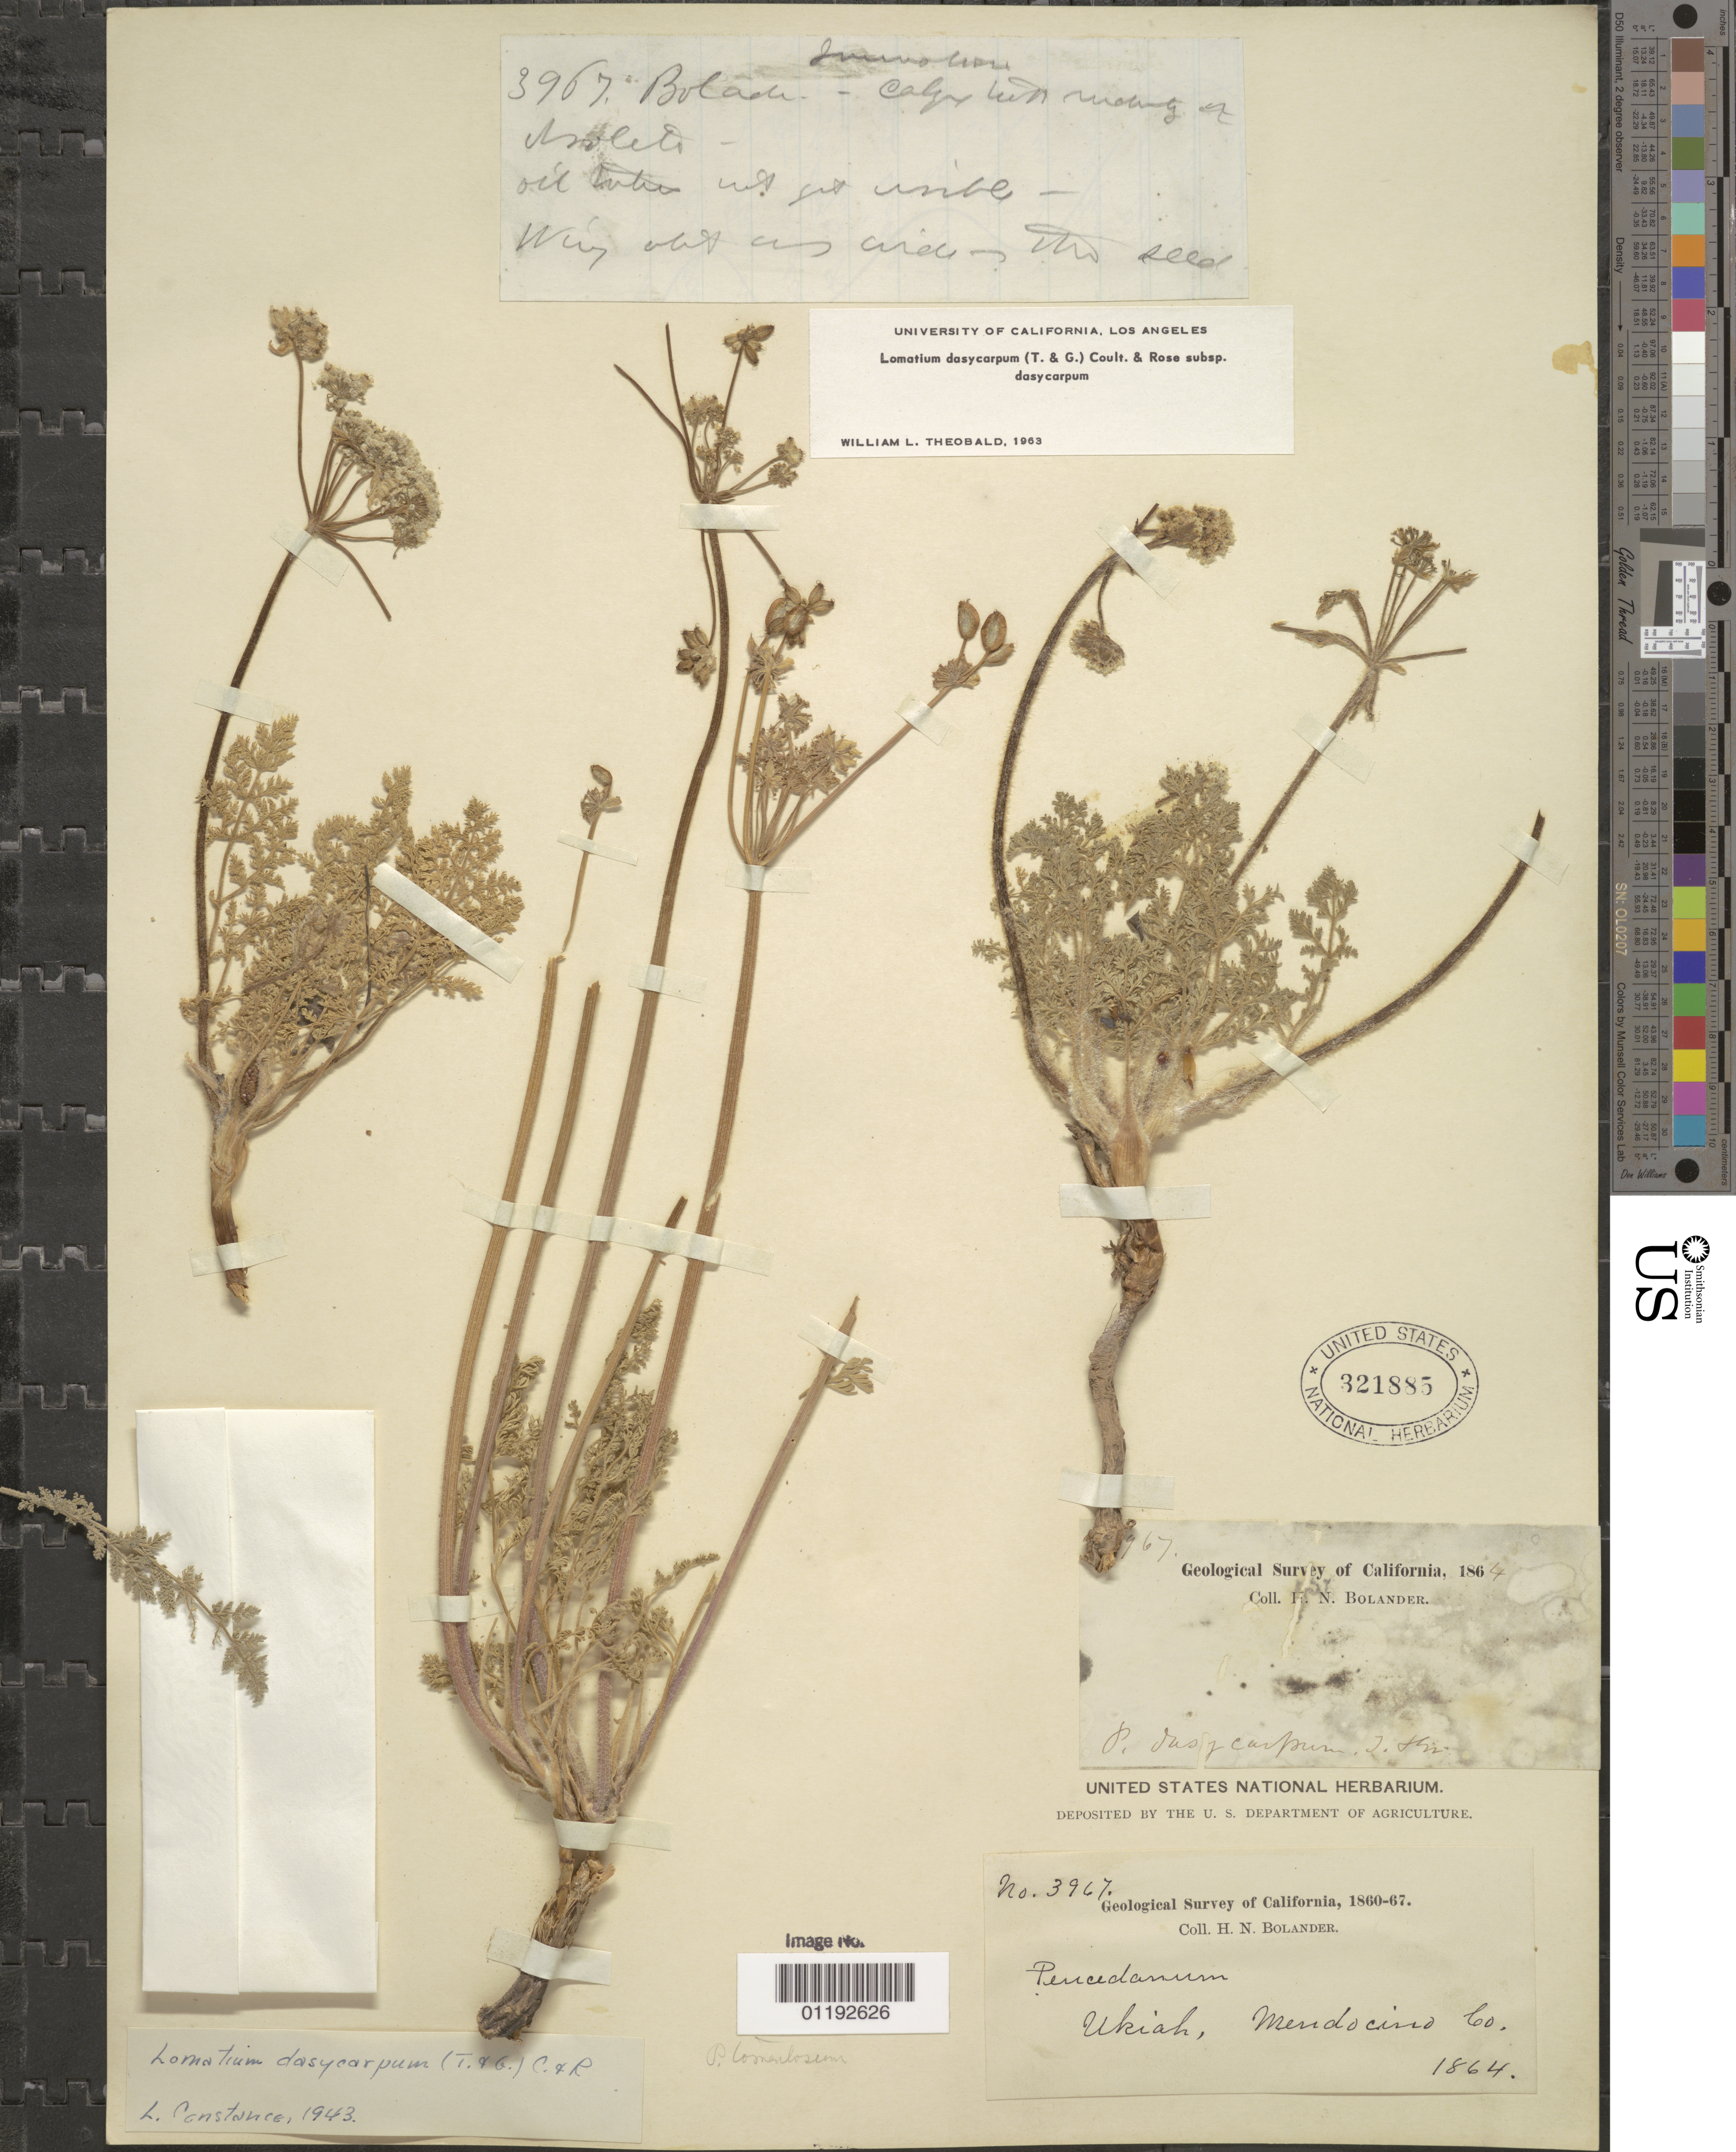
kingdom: Plantae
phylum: Tracheophyta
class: Magnoliopsida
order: Apiales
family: Apiaceae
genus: Lomatium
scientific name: Lomatium dasycarpum subsp. dasycarpum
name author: (Torr.) J.M. Coult. & Rose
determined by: Theobald, W. L., (LA), University of California - Los Angeles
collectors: H. Bolander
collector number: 3967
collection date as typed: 1864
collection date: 1864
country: United States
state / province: California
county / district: Mendocino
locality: Ukiah.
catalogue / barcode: US 321885